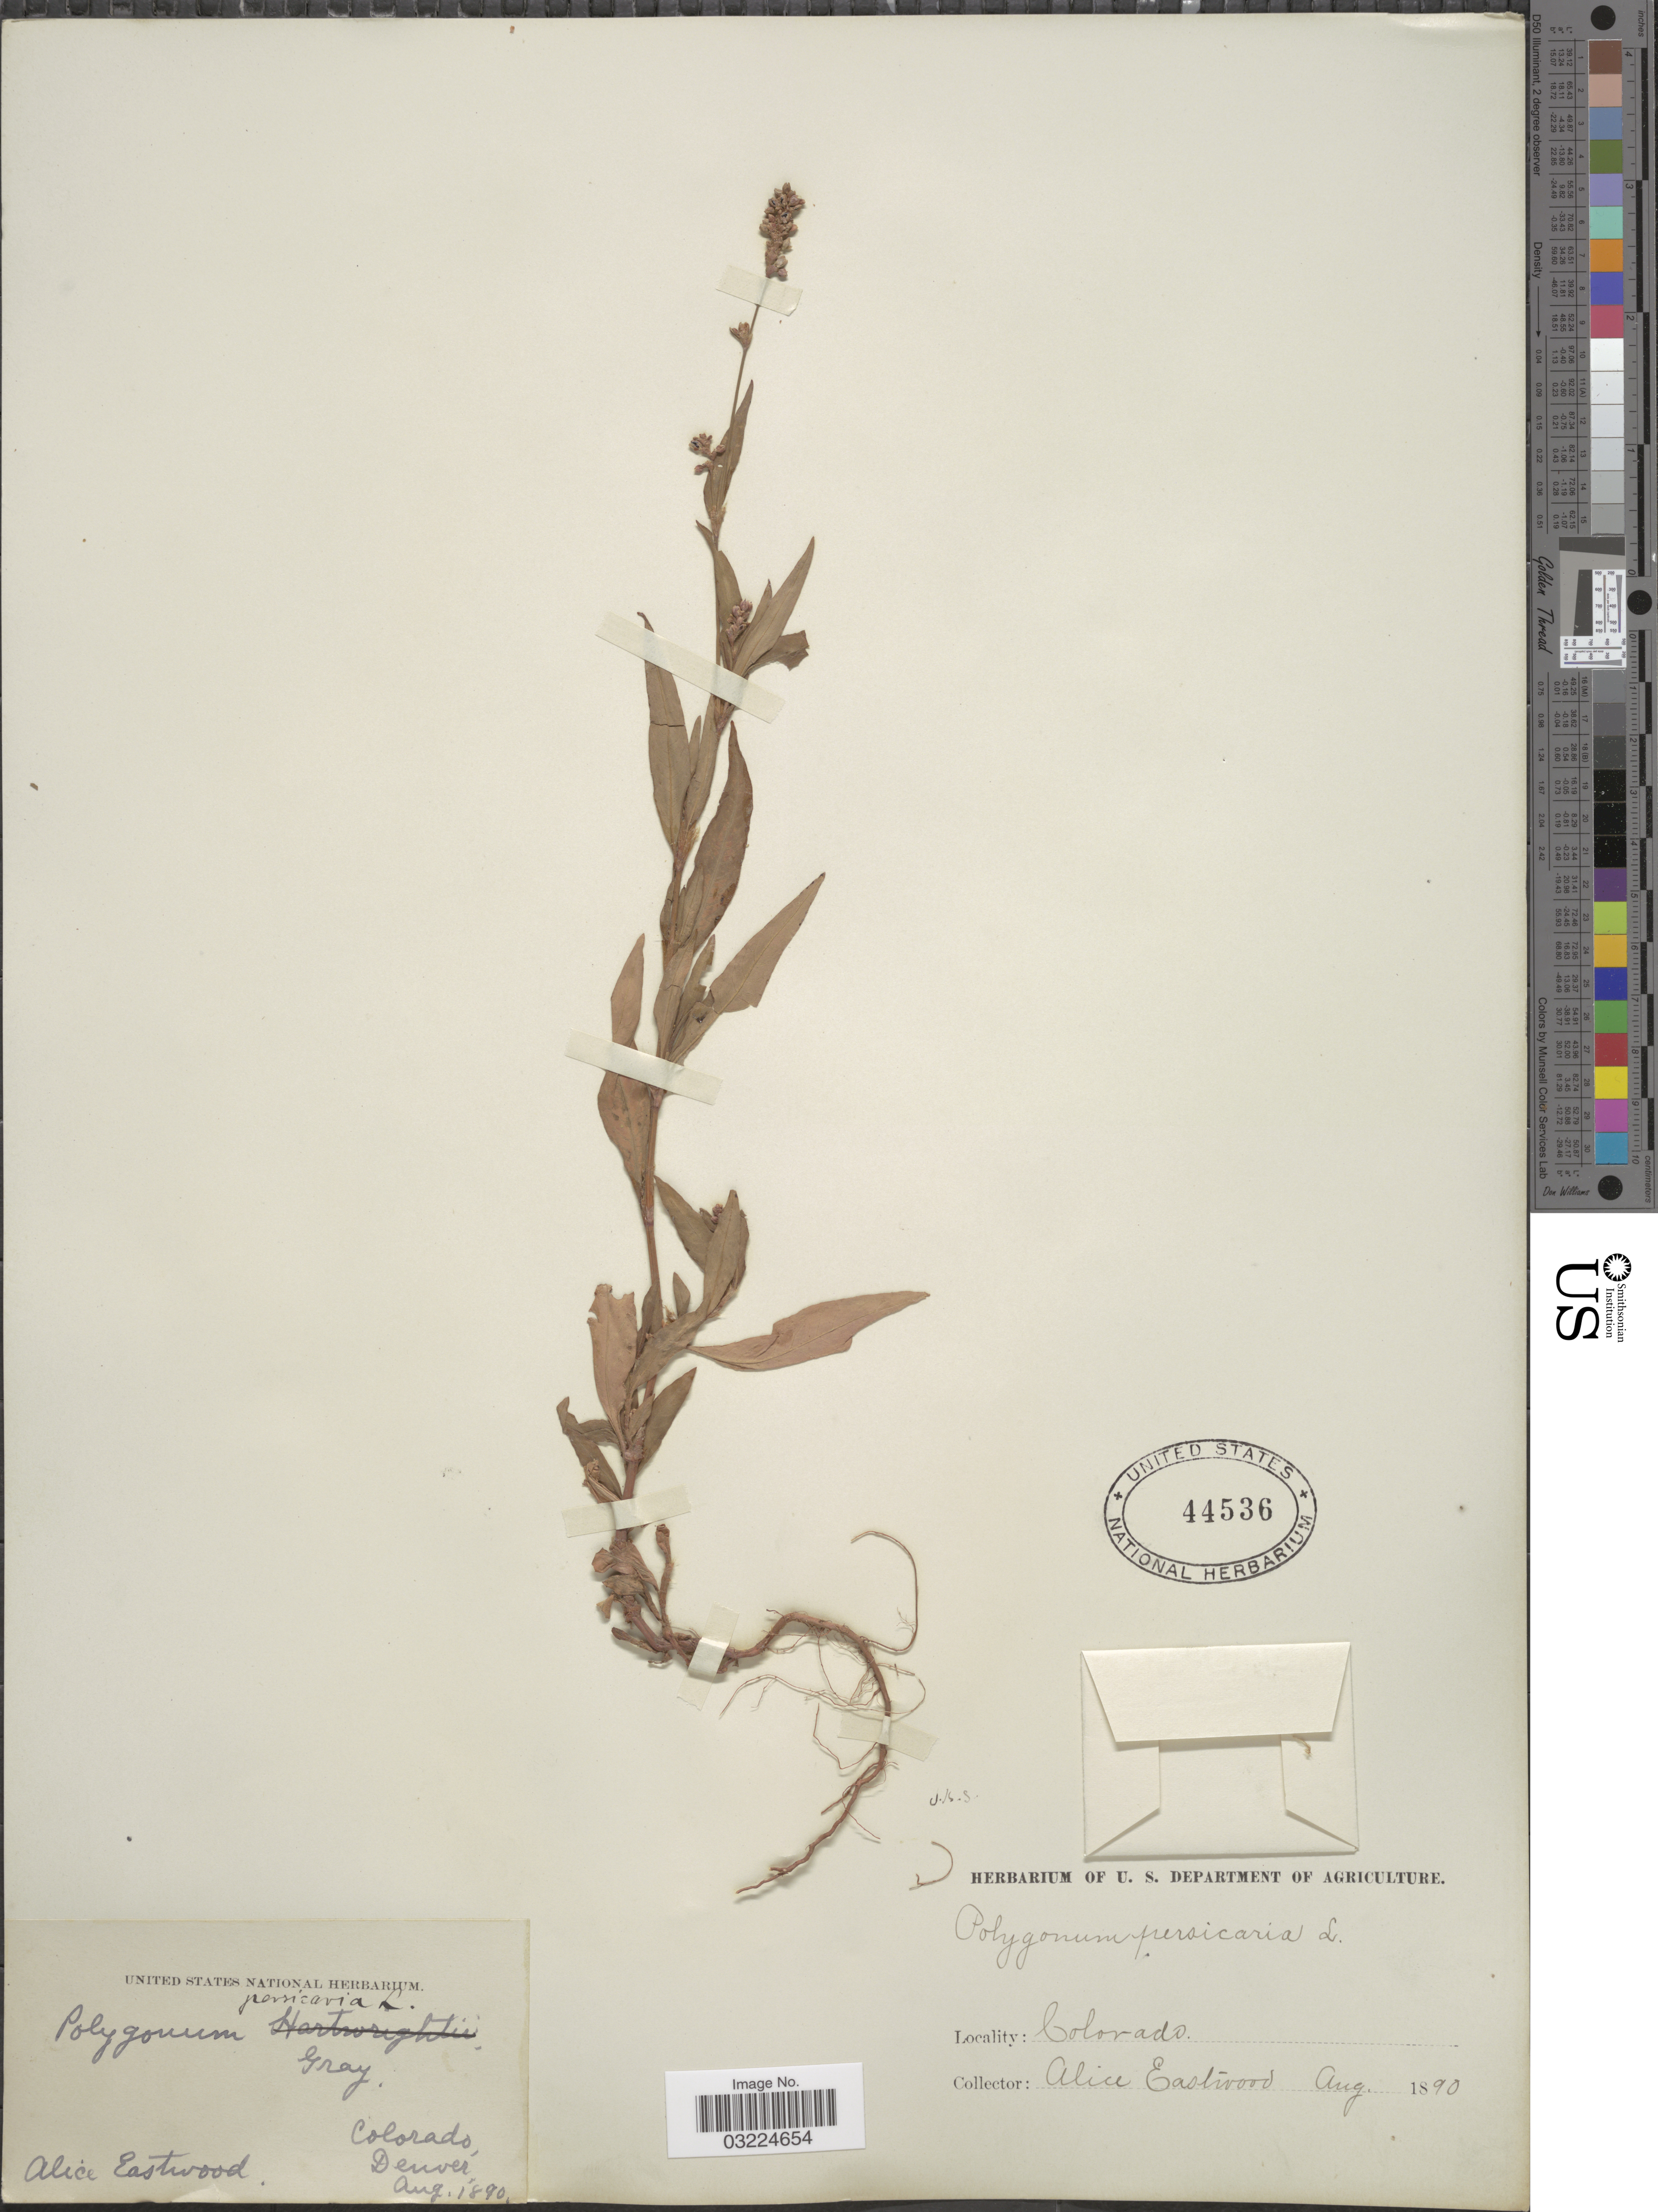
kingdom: Plantae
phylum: Tracheophyta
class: Magnoliopsida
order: Caryophyllales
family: Polygonaceae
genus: Persicaria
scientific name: Persicaria maculosa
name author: S.F. Gray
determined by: Atha, D. E.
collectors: A. Eastwood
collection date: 1890-08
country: United States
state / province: Colorado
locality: Denver.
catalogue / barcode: US 44536